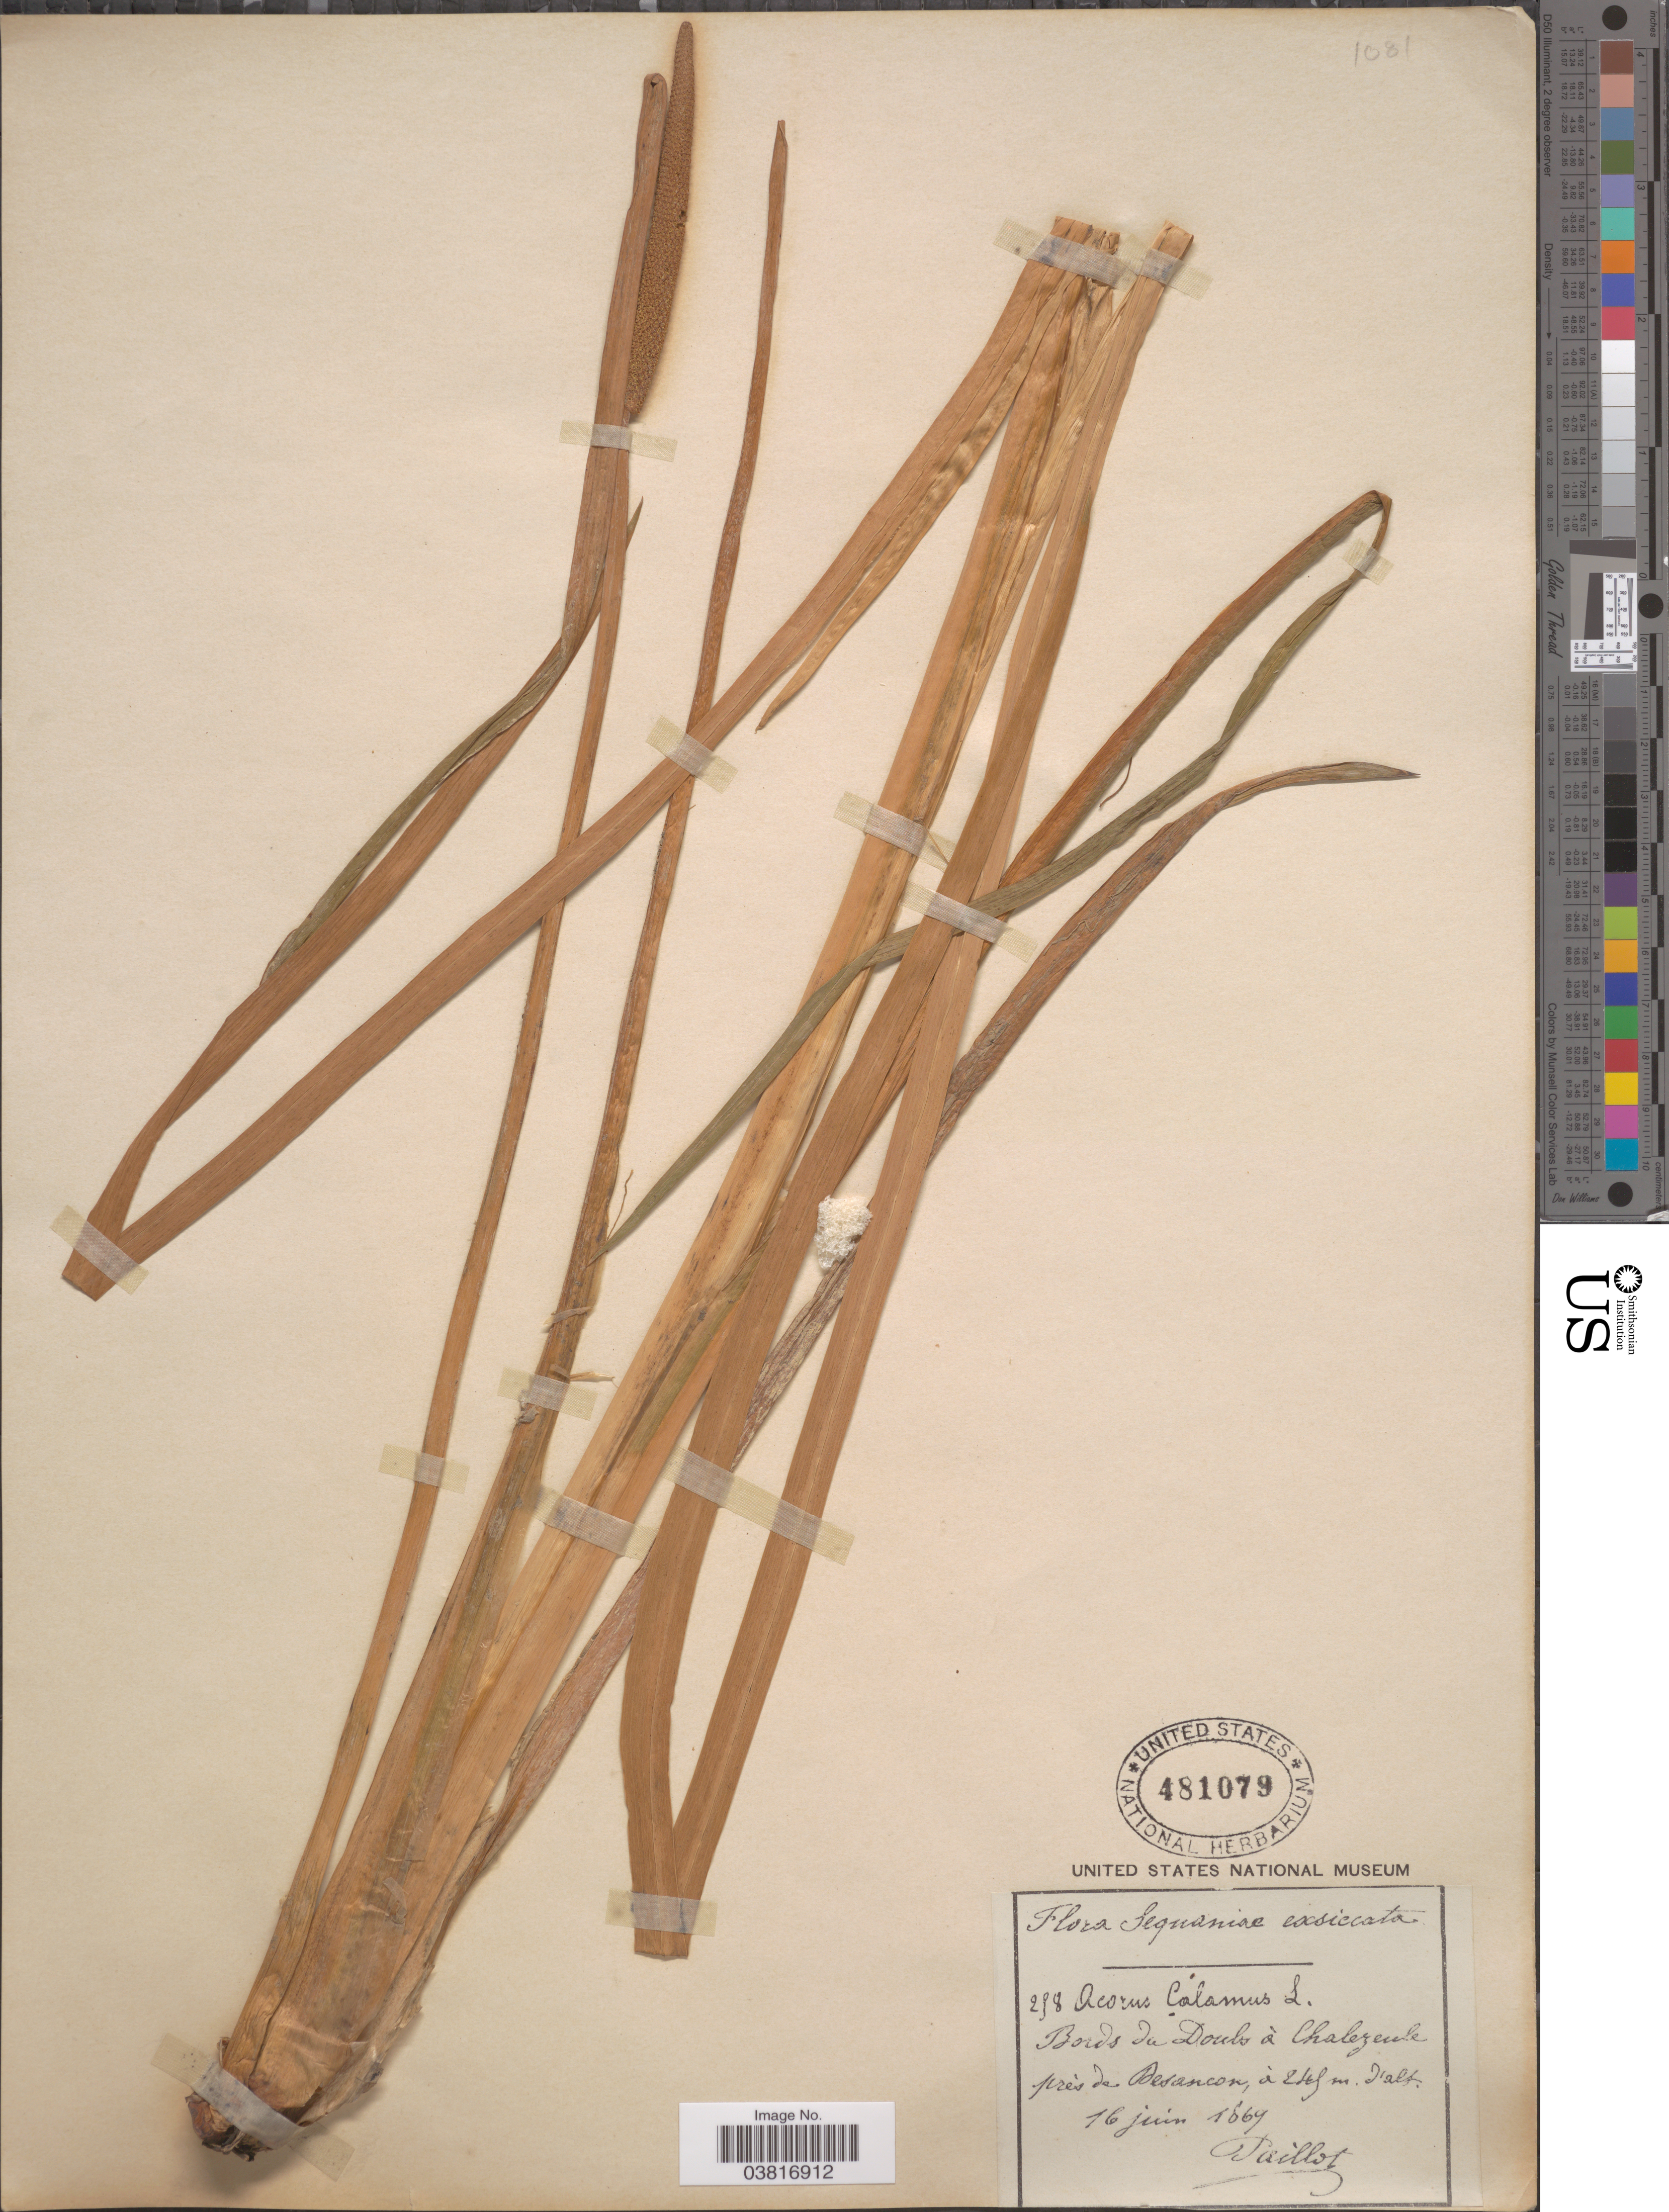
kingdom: Plantae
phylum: Tracheophyta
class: Liliopsida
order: Acorales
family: Acoraceae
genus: Acorus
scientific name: Acorus calamus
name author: L.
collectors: Paillot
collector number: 298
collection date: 1869-06-16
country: France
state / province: Bourgogne-Franche-Comté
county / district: Doubs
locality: Sequaniae. Bords du Doubs à Chalezeule près de Besancon.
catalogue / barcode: US 481079